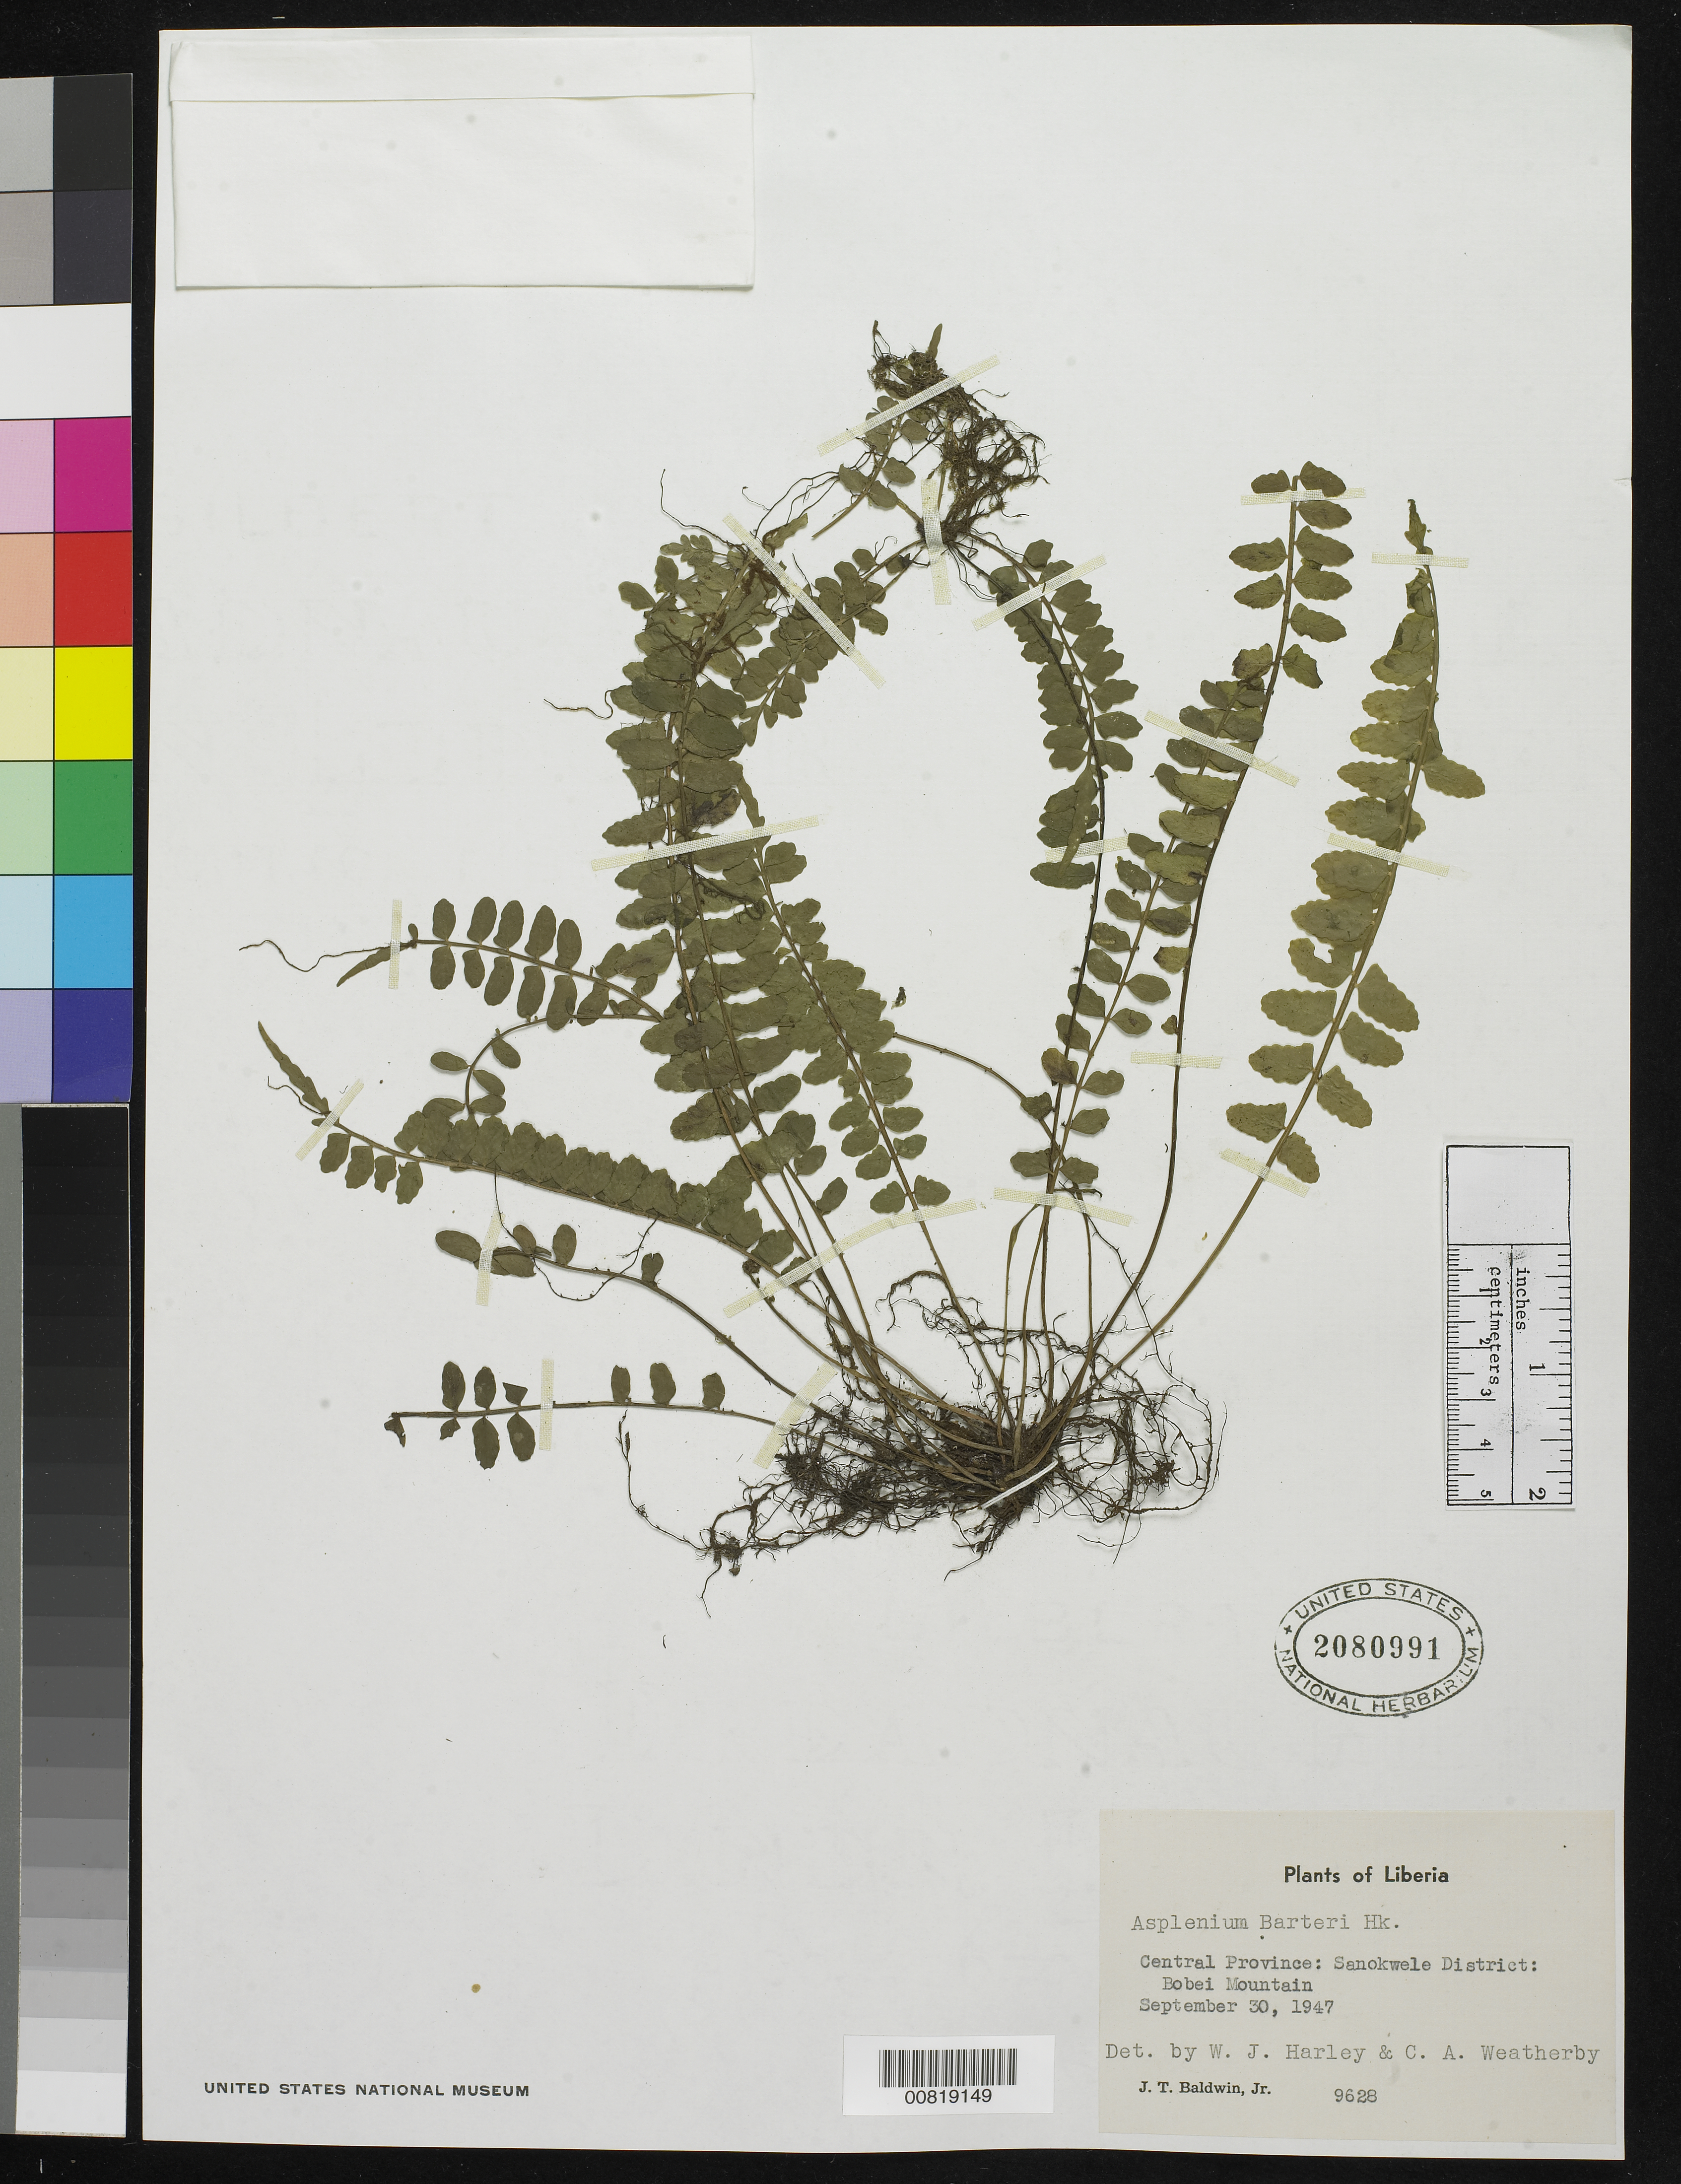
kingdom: Plantae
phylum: Tracheophyta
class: Polypodiopsida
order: Polypodiales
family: Aspleniaceae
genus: Asplenium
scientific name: Asplenium barteri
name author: Hook.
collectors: J. T. Baldwin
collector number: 9628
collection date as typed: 30 Sep 1947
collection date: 1947-09-30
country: Liberia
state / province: Nimba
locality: Central Province: Sanokwele District, Bobei Mountain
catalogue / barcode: US 2080991